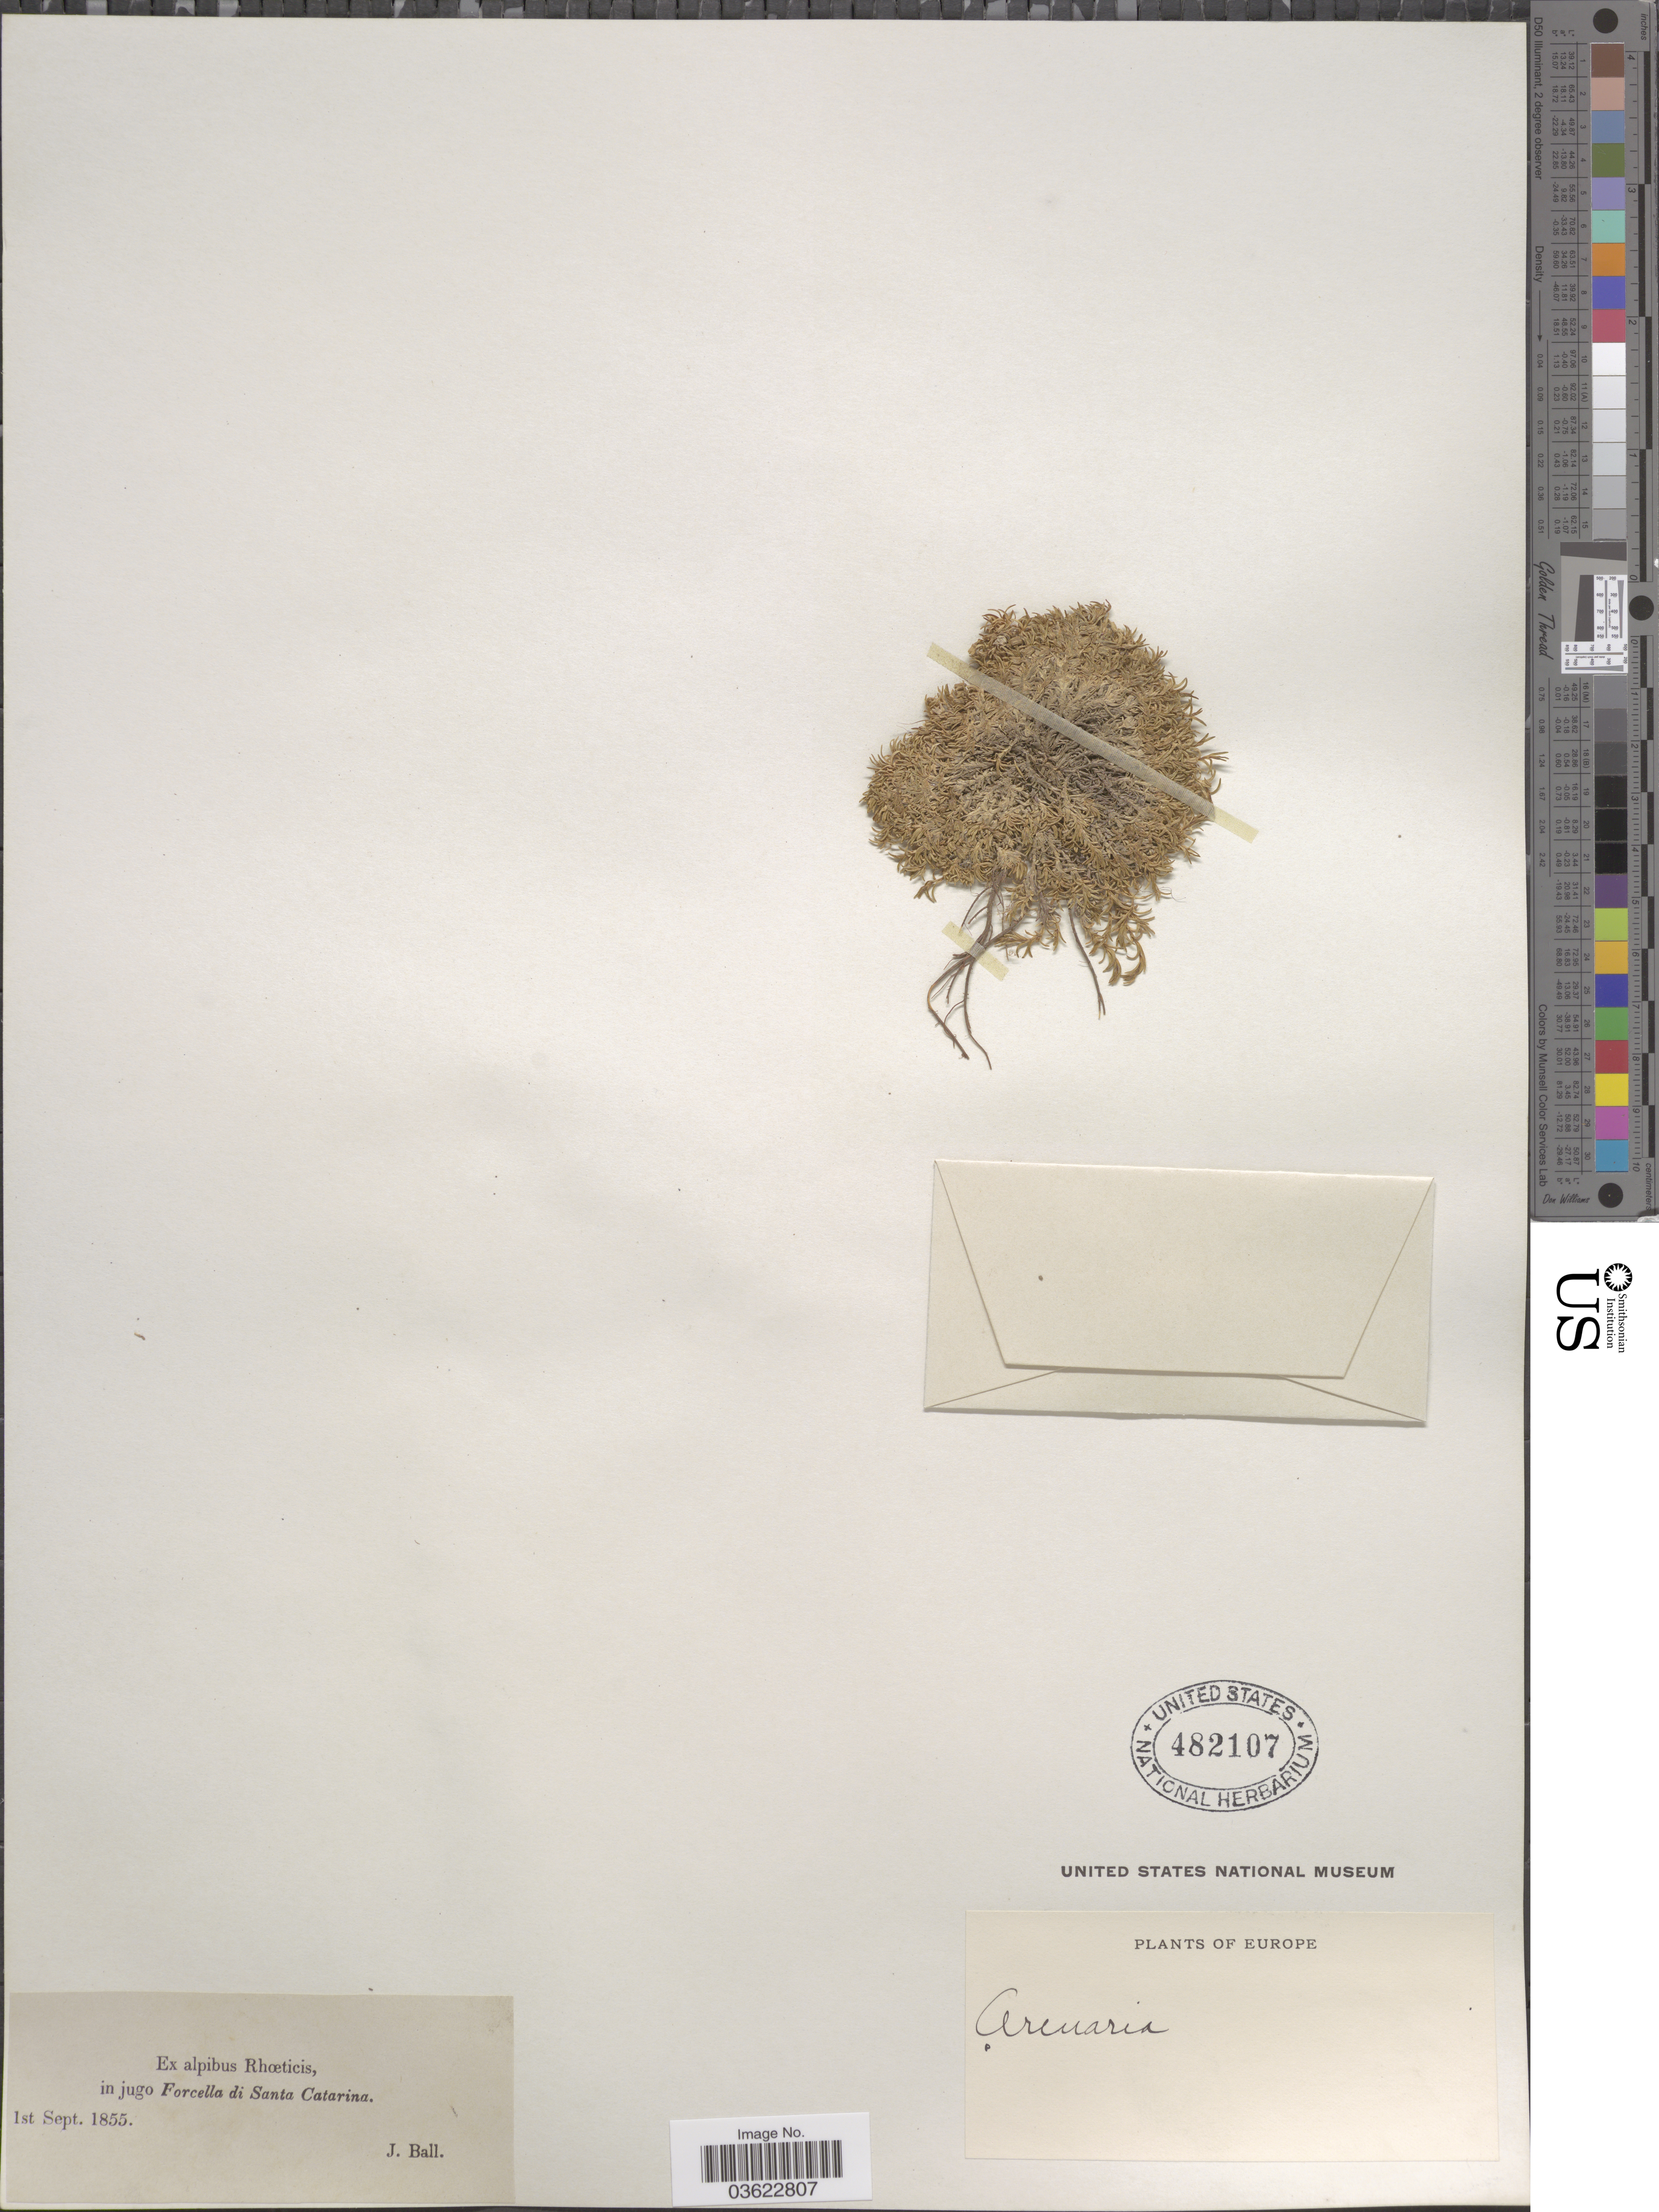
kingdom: Plantae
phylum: Tracheophyta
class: Magnoliopsida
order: Caryophyllales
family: Caryophyllaceae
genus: Arenaria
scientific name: Arenaria sp.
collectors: J. Ball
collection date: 1855-09-01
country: Italy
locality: Ex alpibus Rhœticis, in jugo Forcella di Santa Catarina. Europe.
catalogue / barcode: US 482107